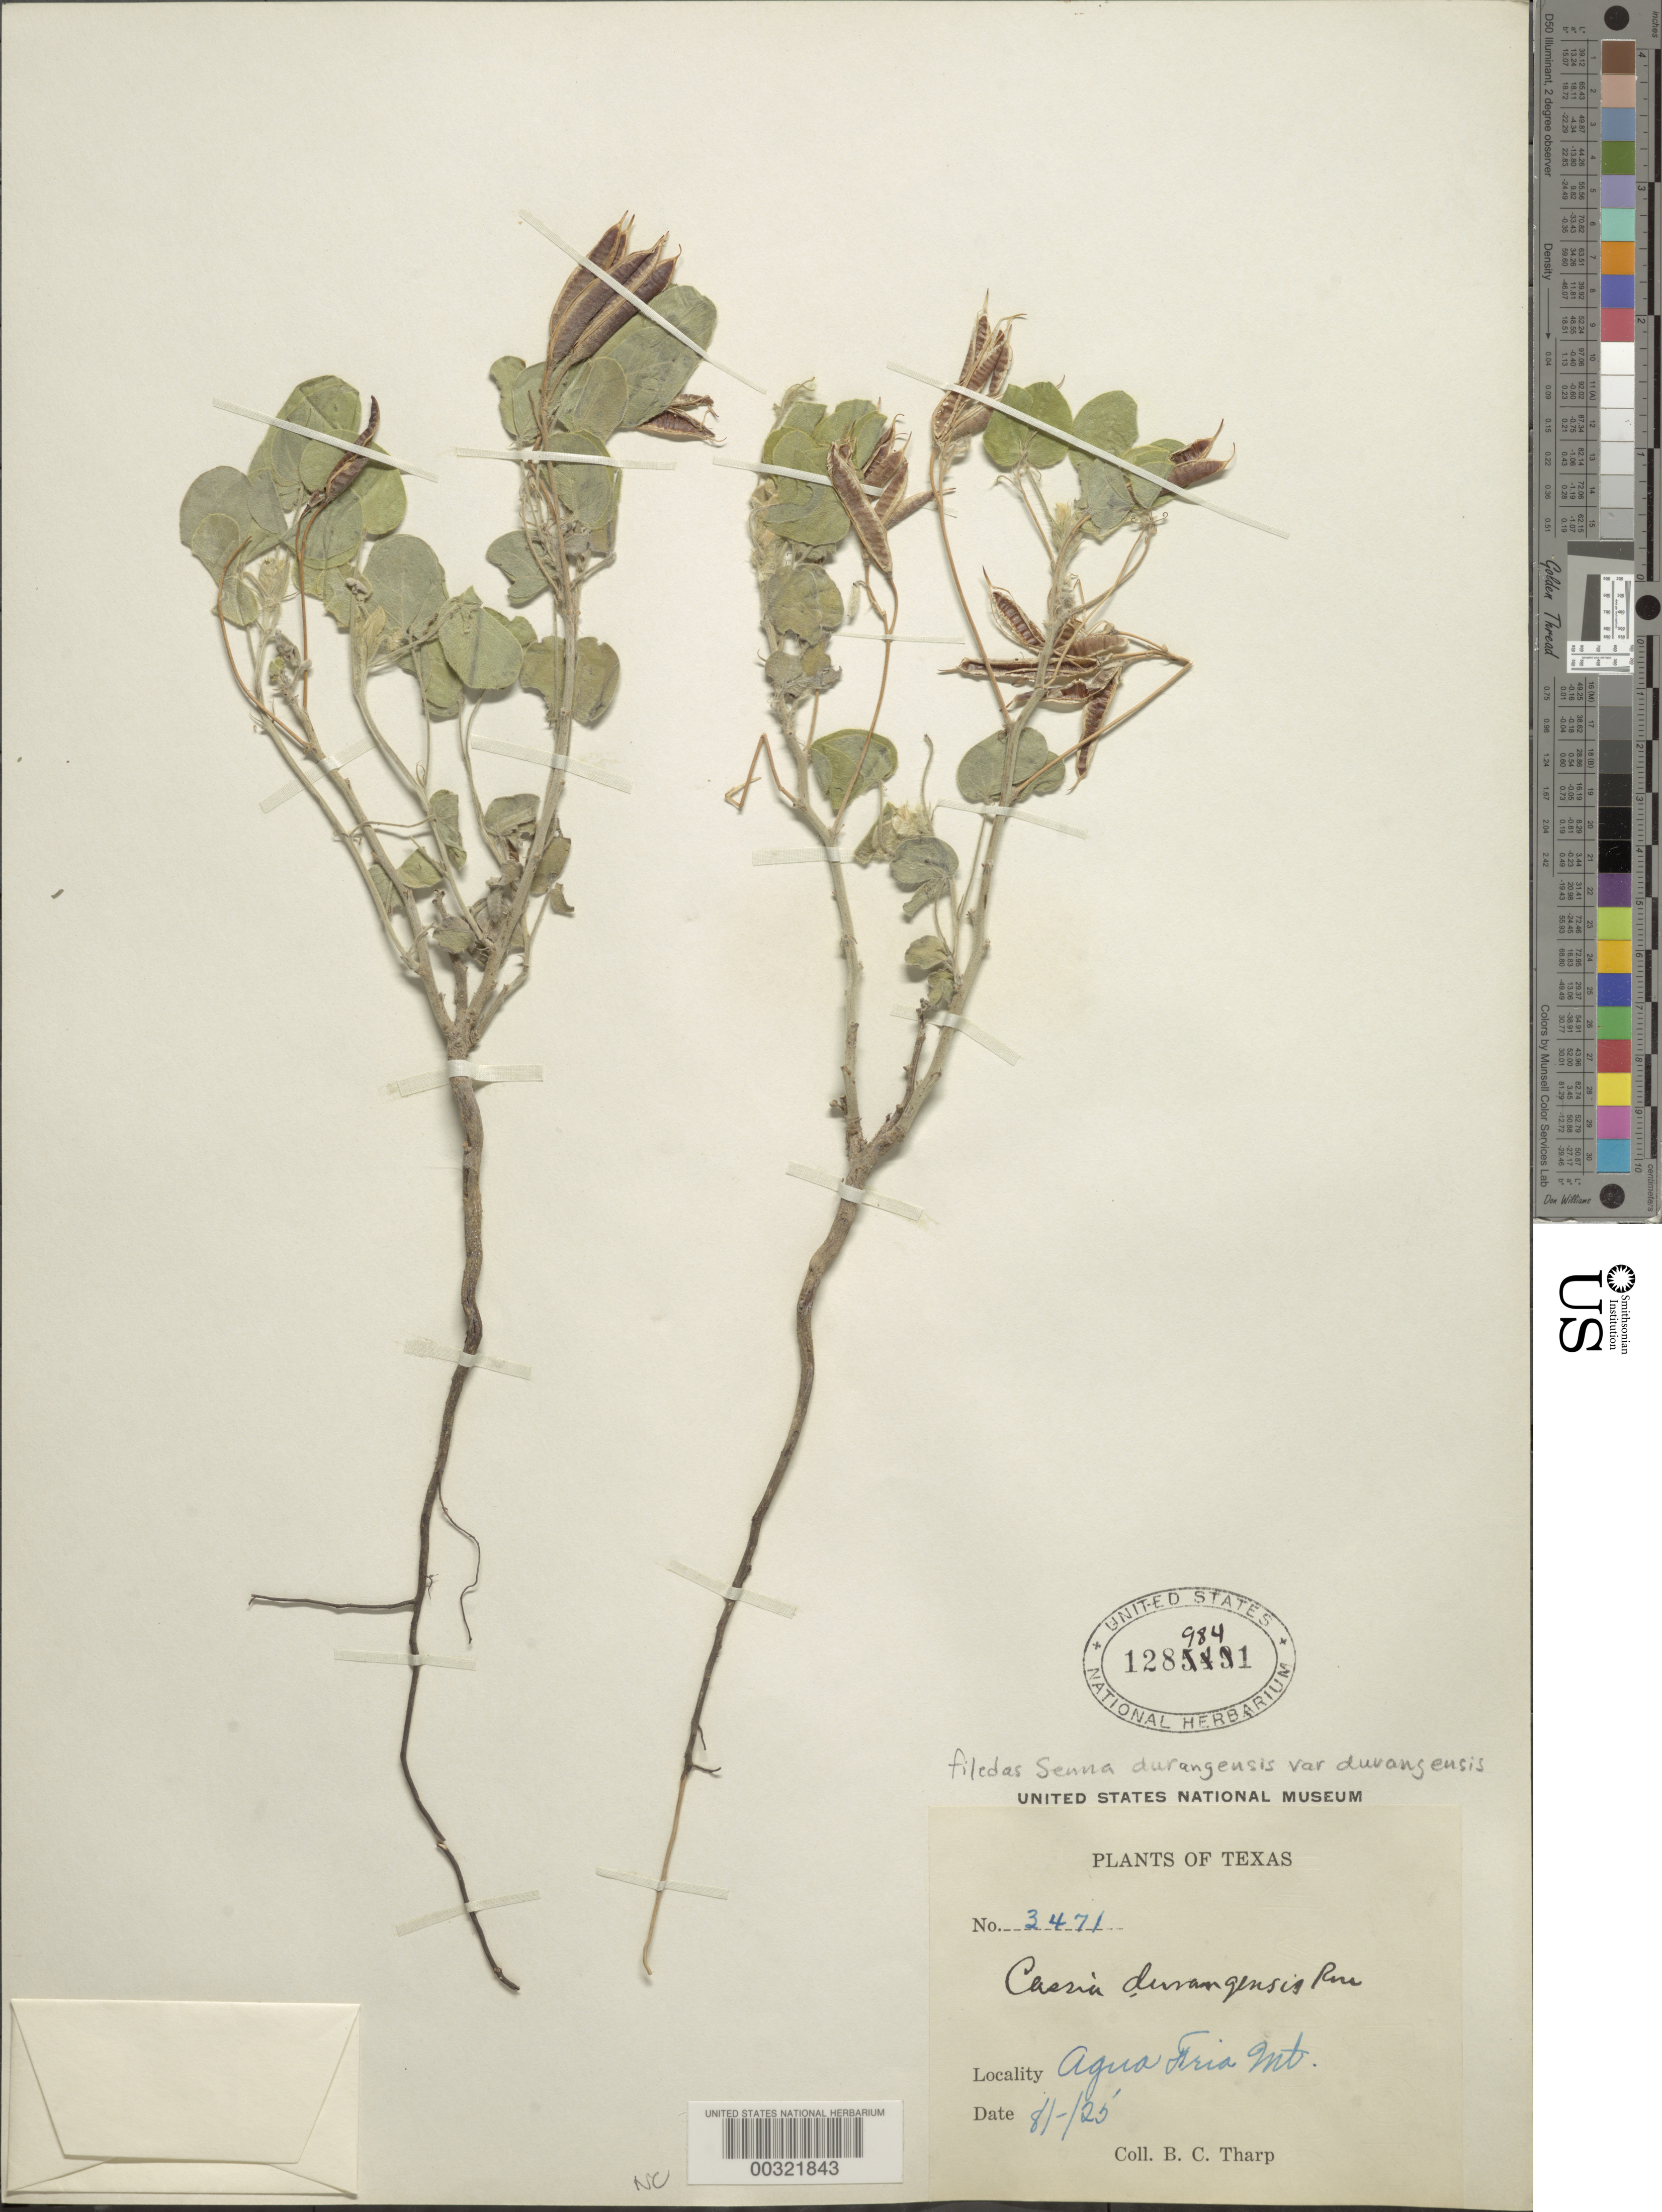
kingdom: Plantae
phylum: Tracheophyta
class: Magnoliopsida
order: Fabales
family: Fabaceae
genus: Senna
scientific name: Senna durangensis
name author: (Rose) H.S. Irwin & Barneby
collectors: B. C. Tharp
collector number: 3471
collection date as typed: Aug 1925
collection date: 1925-08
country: United States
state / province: Texas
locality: Agua fria mt.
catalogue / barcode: US 1289841